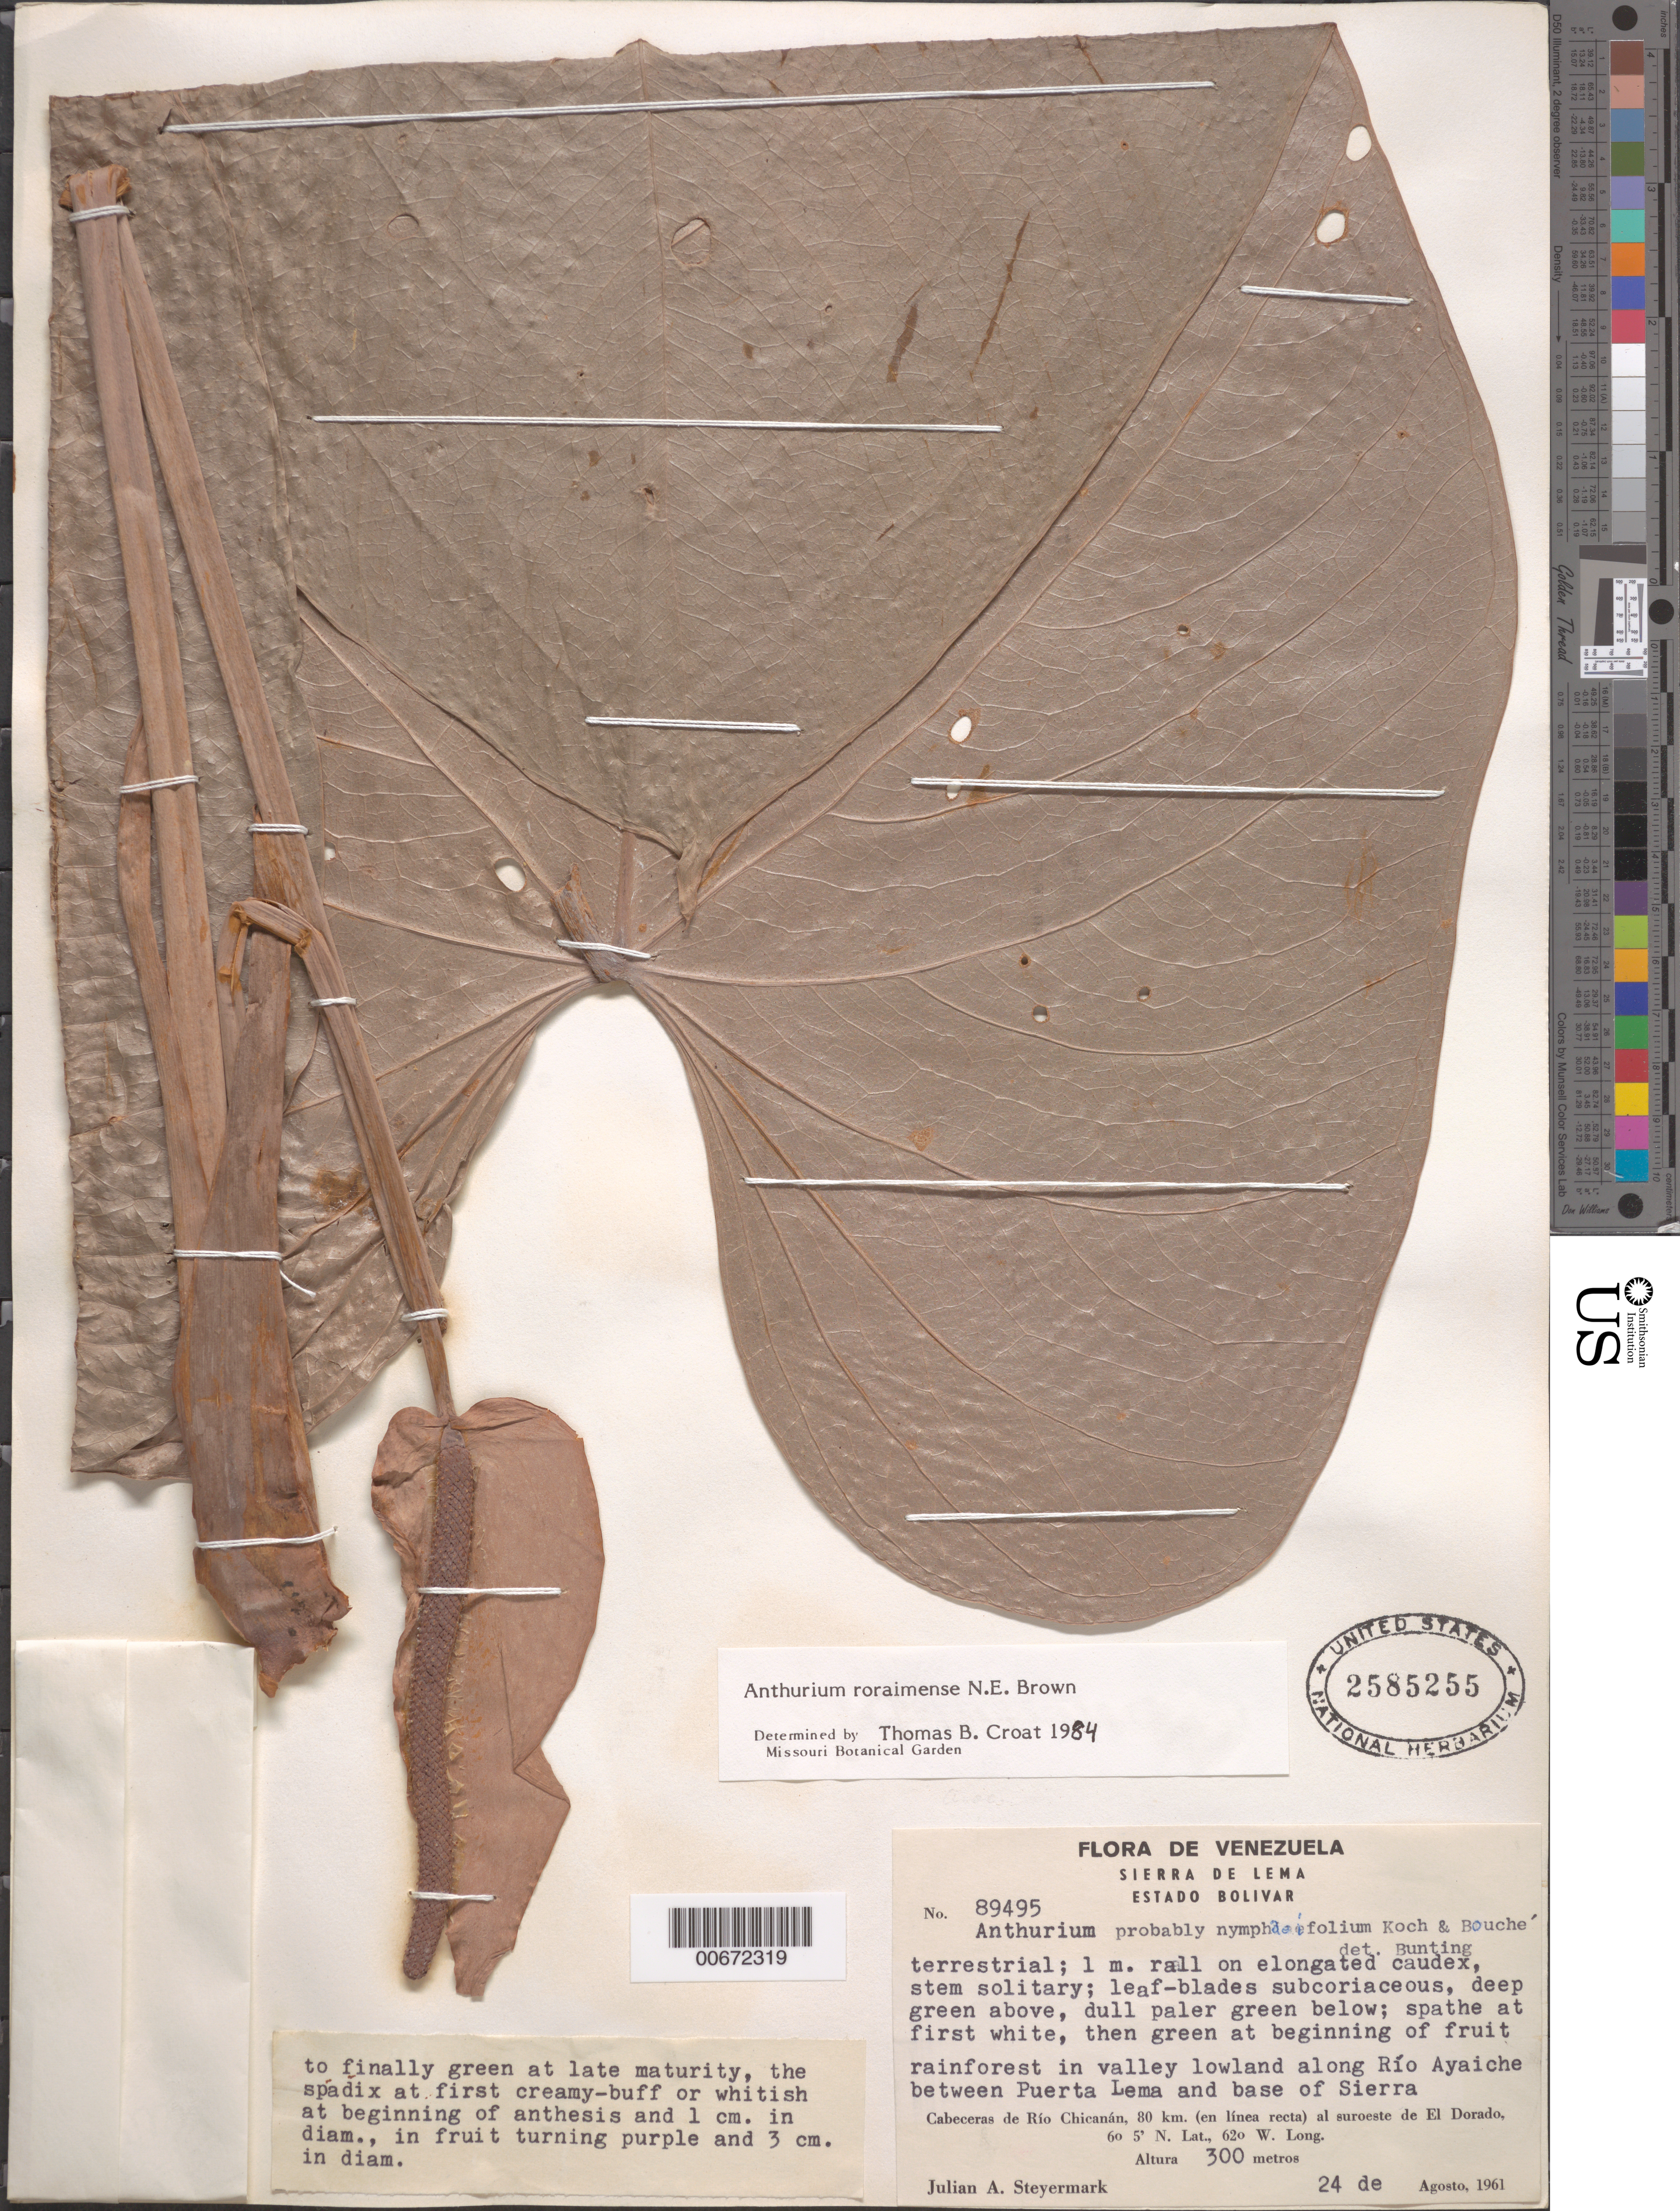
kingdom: Plantae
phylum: Tracheophyta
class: Liliopsida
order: Alismatales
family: Araceae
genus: Anthurium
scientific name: Anthurium roraimense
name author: N.E. Br. in Thurn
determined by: Croat, Thomas B., Missouri Botanical Garden (MO)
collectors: J. Steyermark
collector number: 89495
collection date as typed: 24-Aug-61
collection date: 1961-08-24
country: Venezuela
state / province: Bolívar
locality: Sierra de Lema, Cabaceras de Río Chicanan, 80 km in straight line to SW of El Dorado, between Río Chicanan and Río Ayaiche, between Puerta Lema and base of Sierra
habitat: Rainforest in valley lowland along Rio Ayaiche between Puerta Lema and base of Sierra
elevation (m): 300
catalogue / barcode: US 2585255